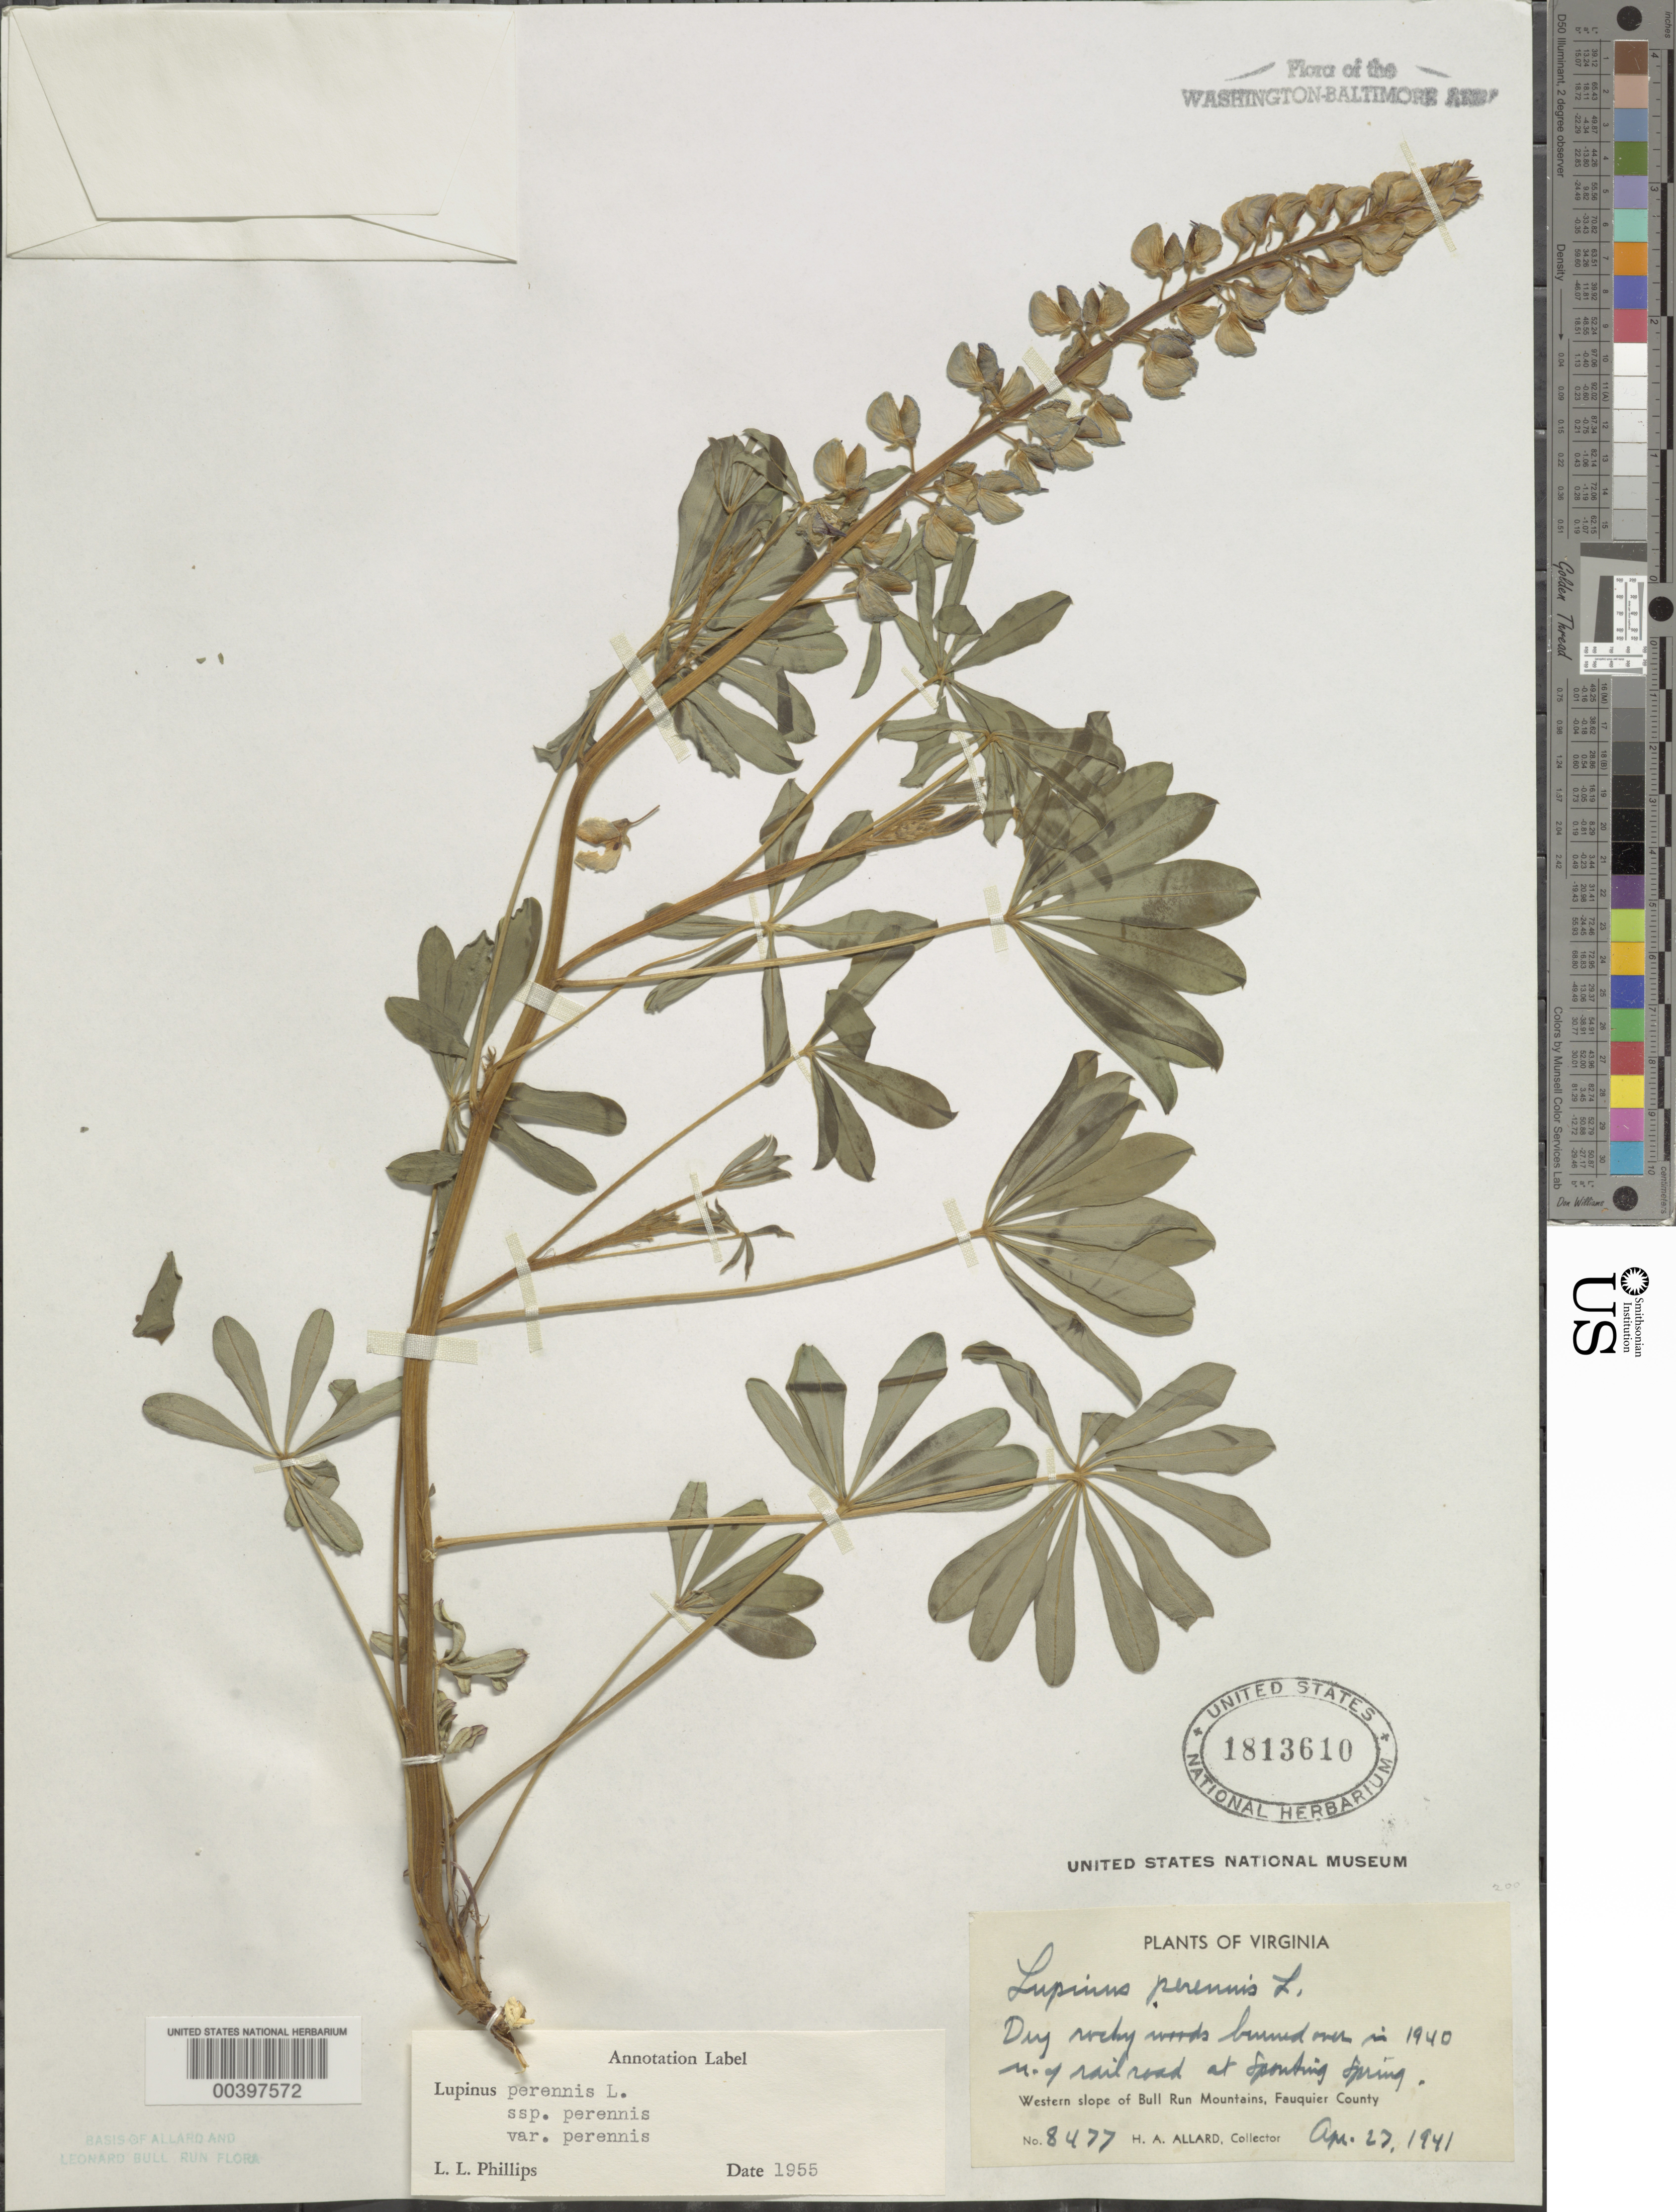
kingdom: Plantae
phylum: Tracheophyta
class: Magnoliopsida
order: Fabales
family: Fabaceae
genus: Lupinus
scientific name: Lupinus perennis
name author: L.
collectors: H. A. Allard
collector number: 8477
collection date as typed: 27 Apr 1941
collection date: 1941-04-27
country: United States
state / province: Virginia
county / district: Fauquier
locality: North of railroad at Spouting Spring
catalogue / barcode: US 1813610